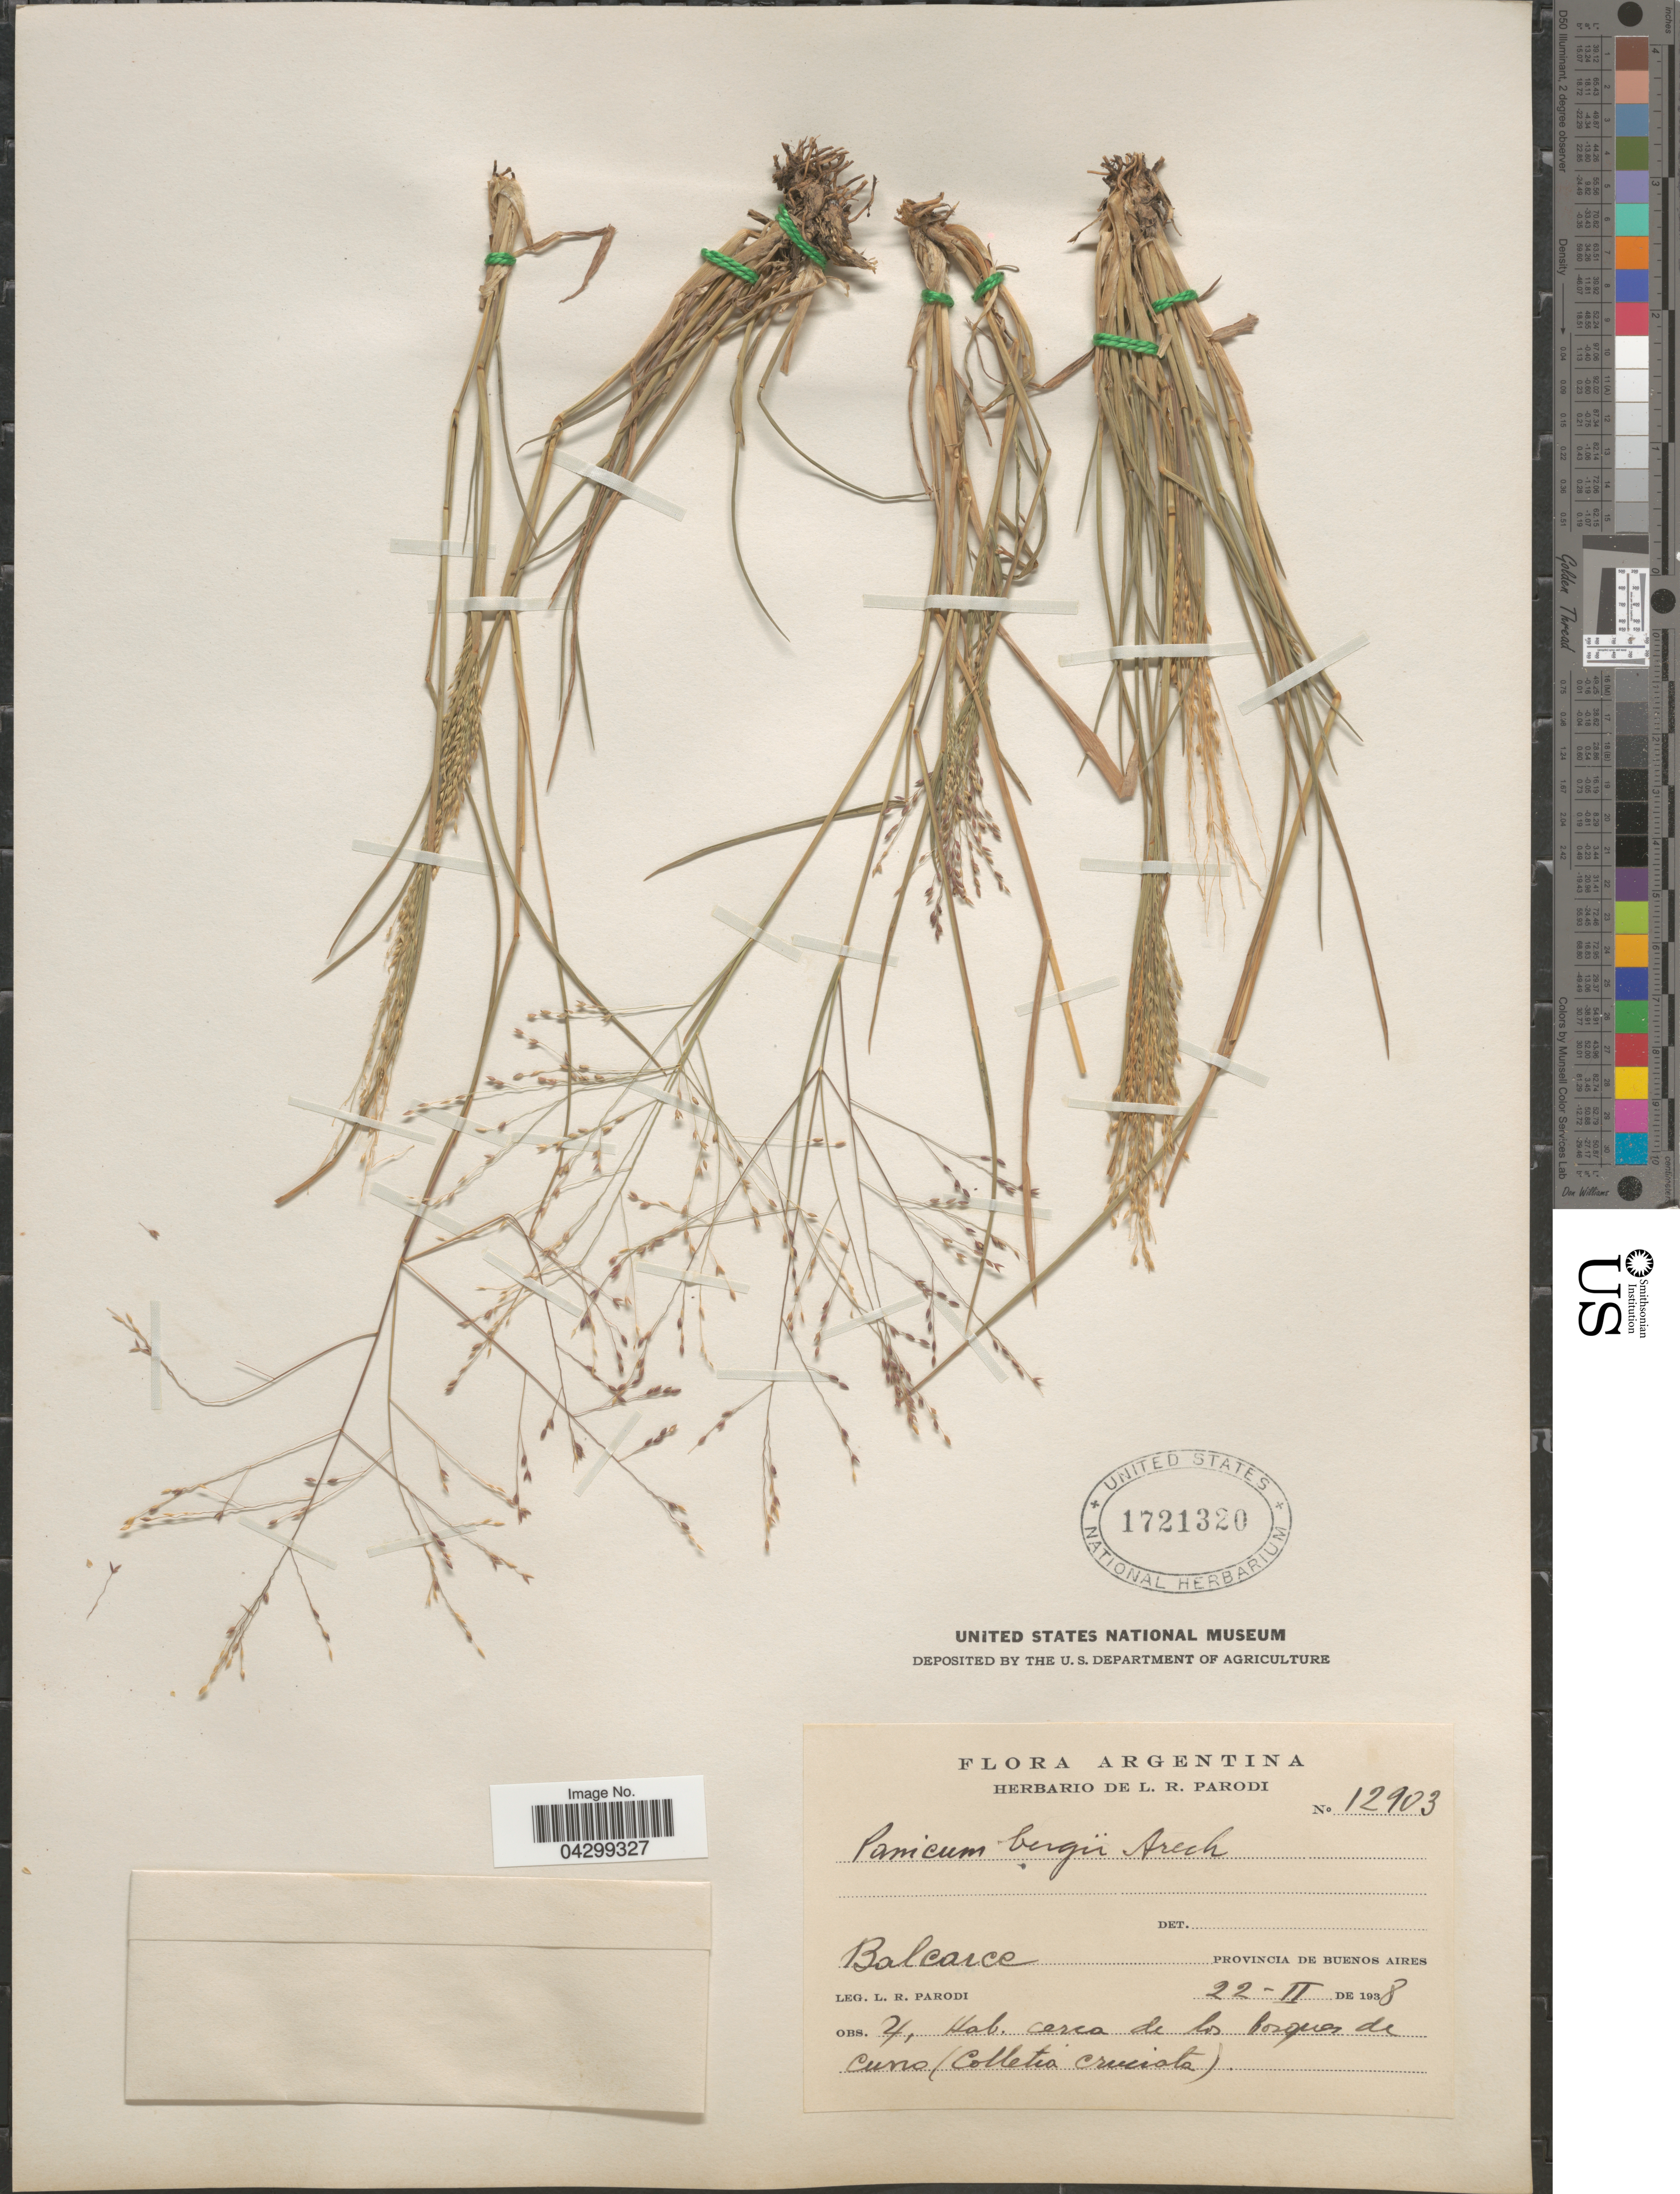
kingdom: Plantae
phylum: Tracheophyta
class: Liliopsida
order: Poales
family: Poaceae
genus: Panicum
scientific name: Panicum bergii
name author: Arechav.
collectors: L. R. Parodi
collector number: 12903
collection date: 1938-02-22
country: Argentina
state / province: Buenos Aires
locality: Balcarce.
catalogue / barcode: US 1721320